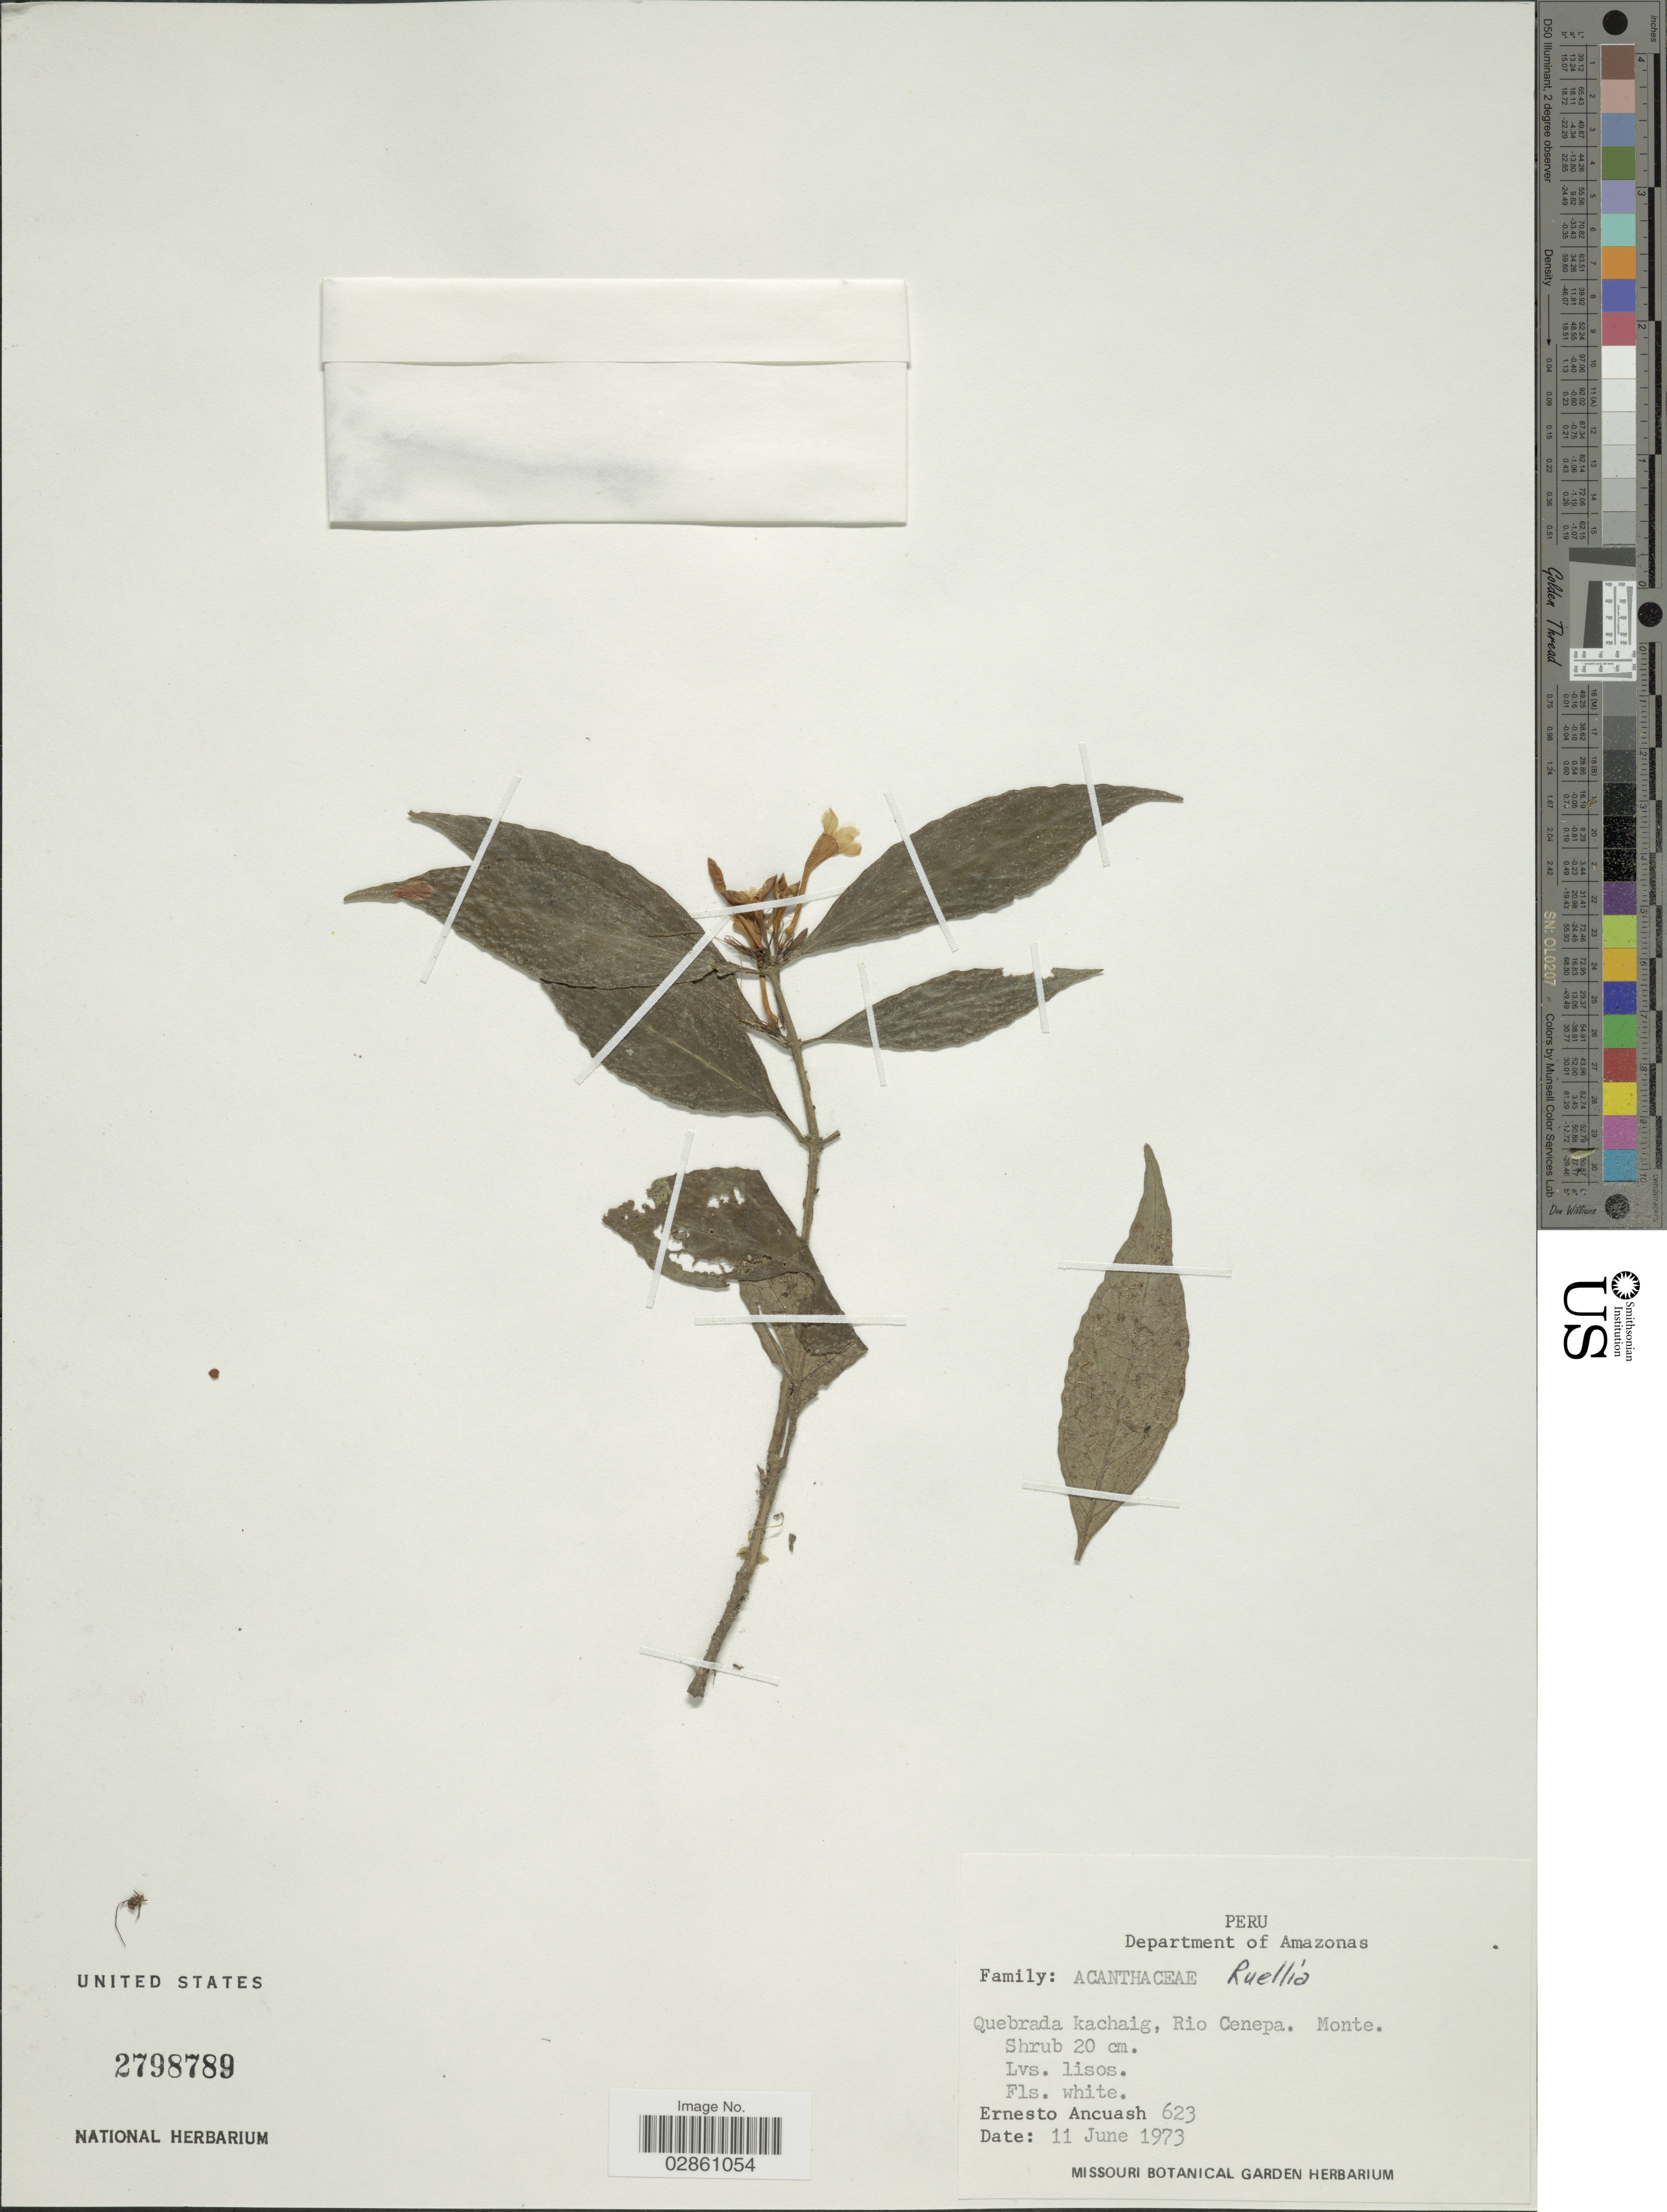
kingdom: Plantae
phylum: Tracheophyta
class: Magnoliopsida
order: Lamiales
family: Acanthaceae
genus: Ruellia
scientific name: Ruellia klugii Leonard sp. nov. ined.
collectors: E. Ancuash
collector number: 623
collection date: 1973-06-11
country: Peru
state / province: Amazonas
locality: Department of Amazonas. Quebrada kachaig, Rio Cenepa. Monte.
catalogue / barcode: US 2798789